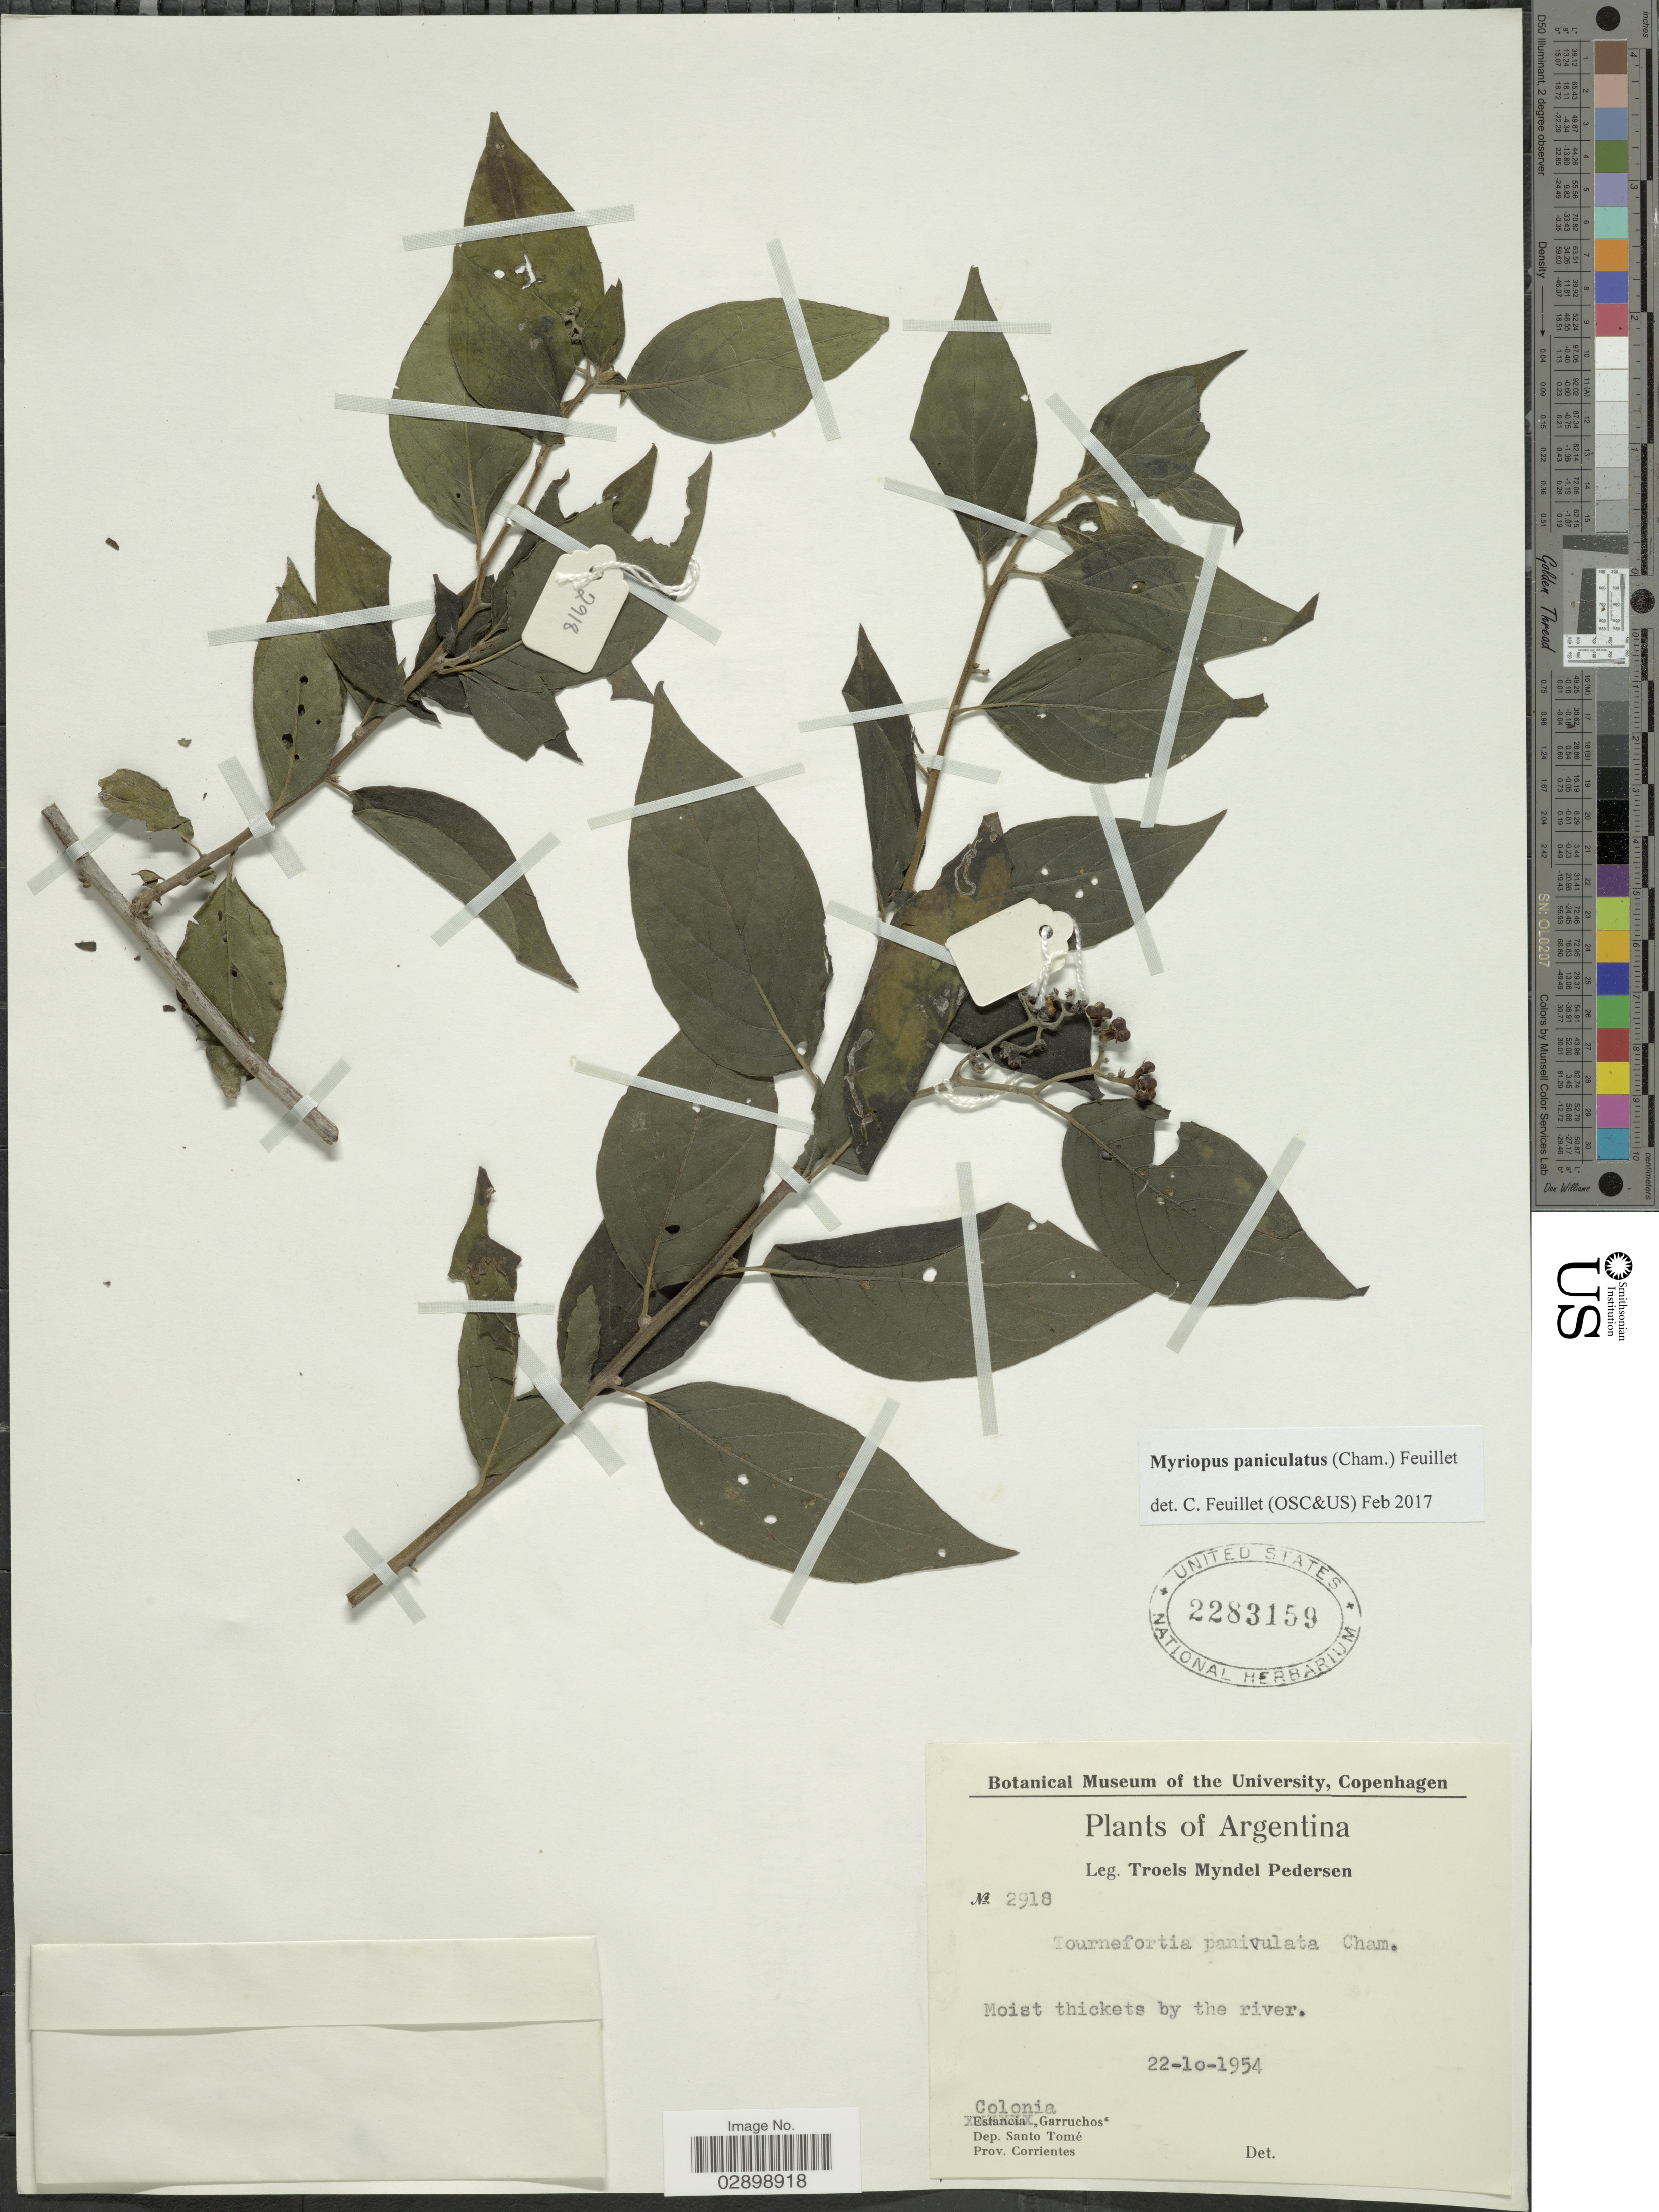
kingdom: Plantae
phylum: Tracheophyta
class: Magnoliopsida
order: Boraginales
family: Heliotropiaceae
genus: Myriopus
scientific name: Myriopus paniculatus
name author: (Cham.) Feuillet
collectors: T. Pederson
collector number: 2918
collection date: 1954-10-22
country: Argentina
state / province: Corrientes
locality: Colonia "Garuchos". Dep. Santo Tomé.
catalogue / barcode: US 2283159